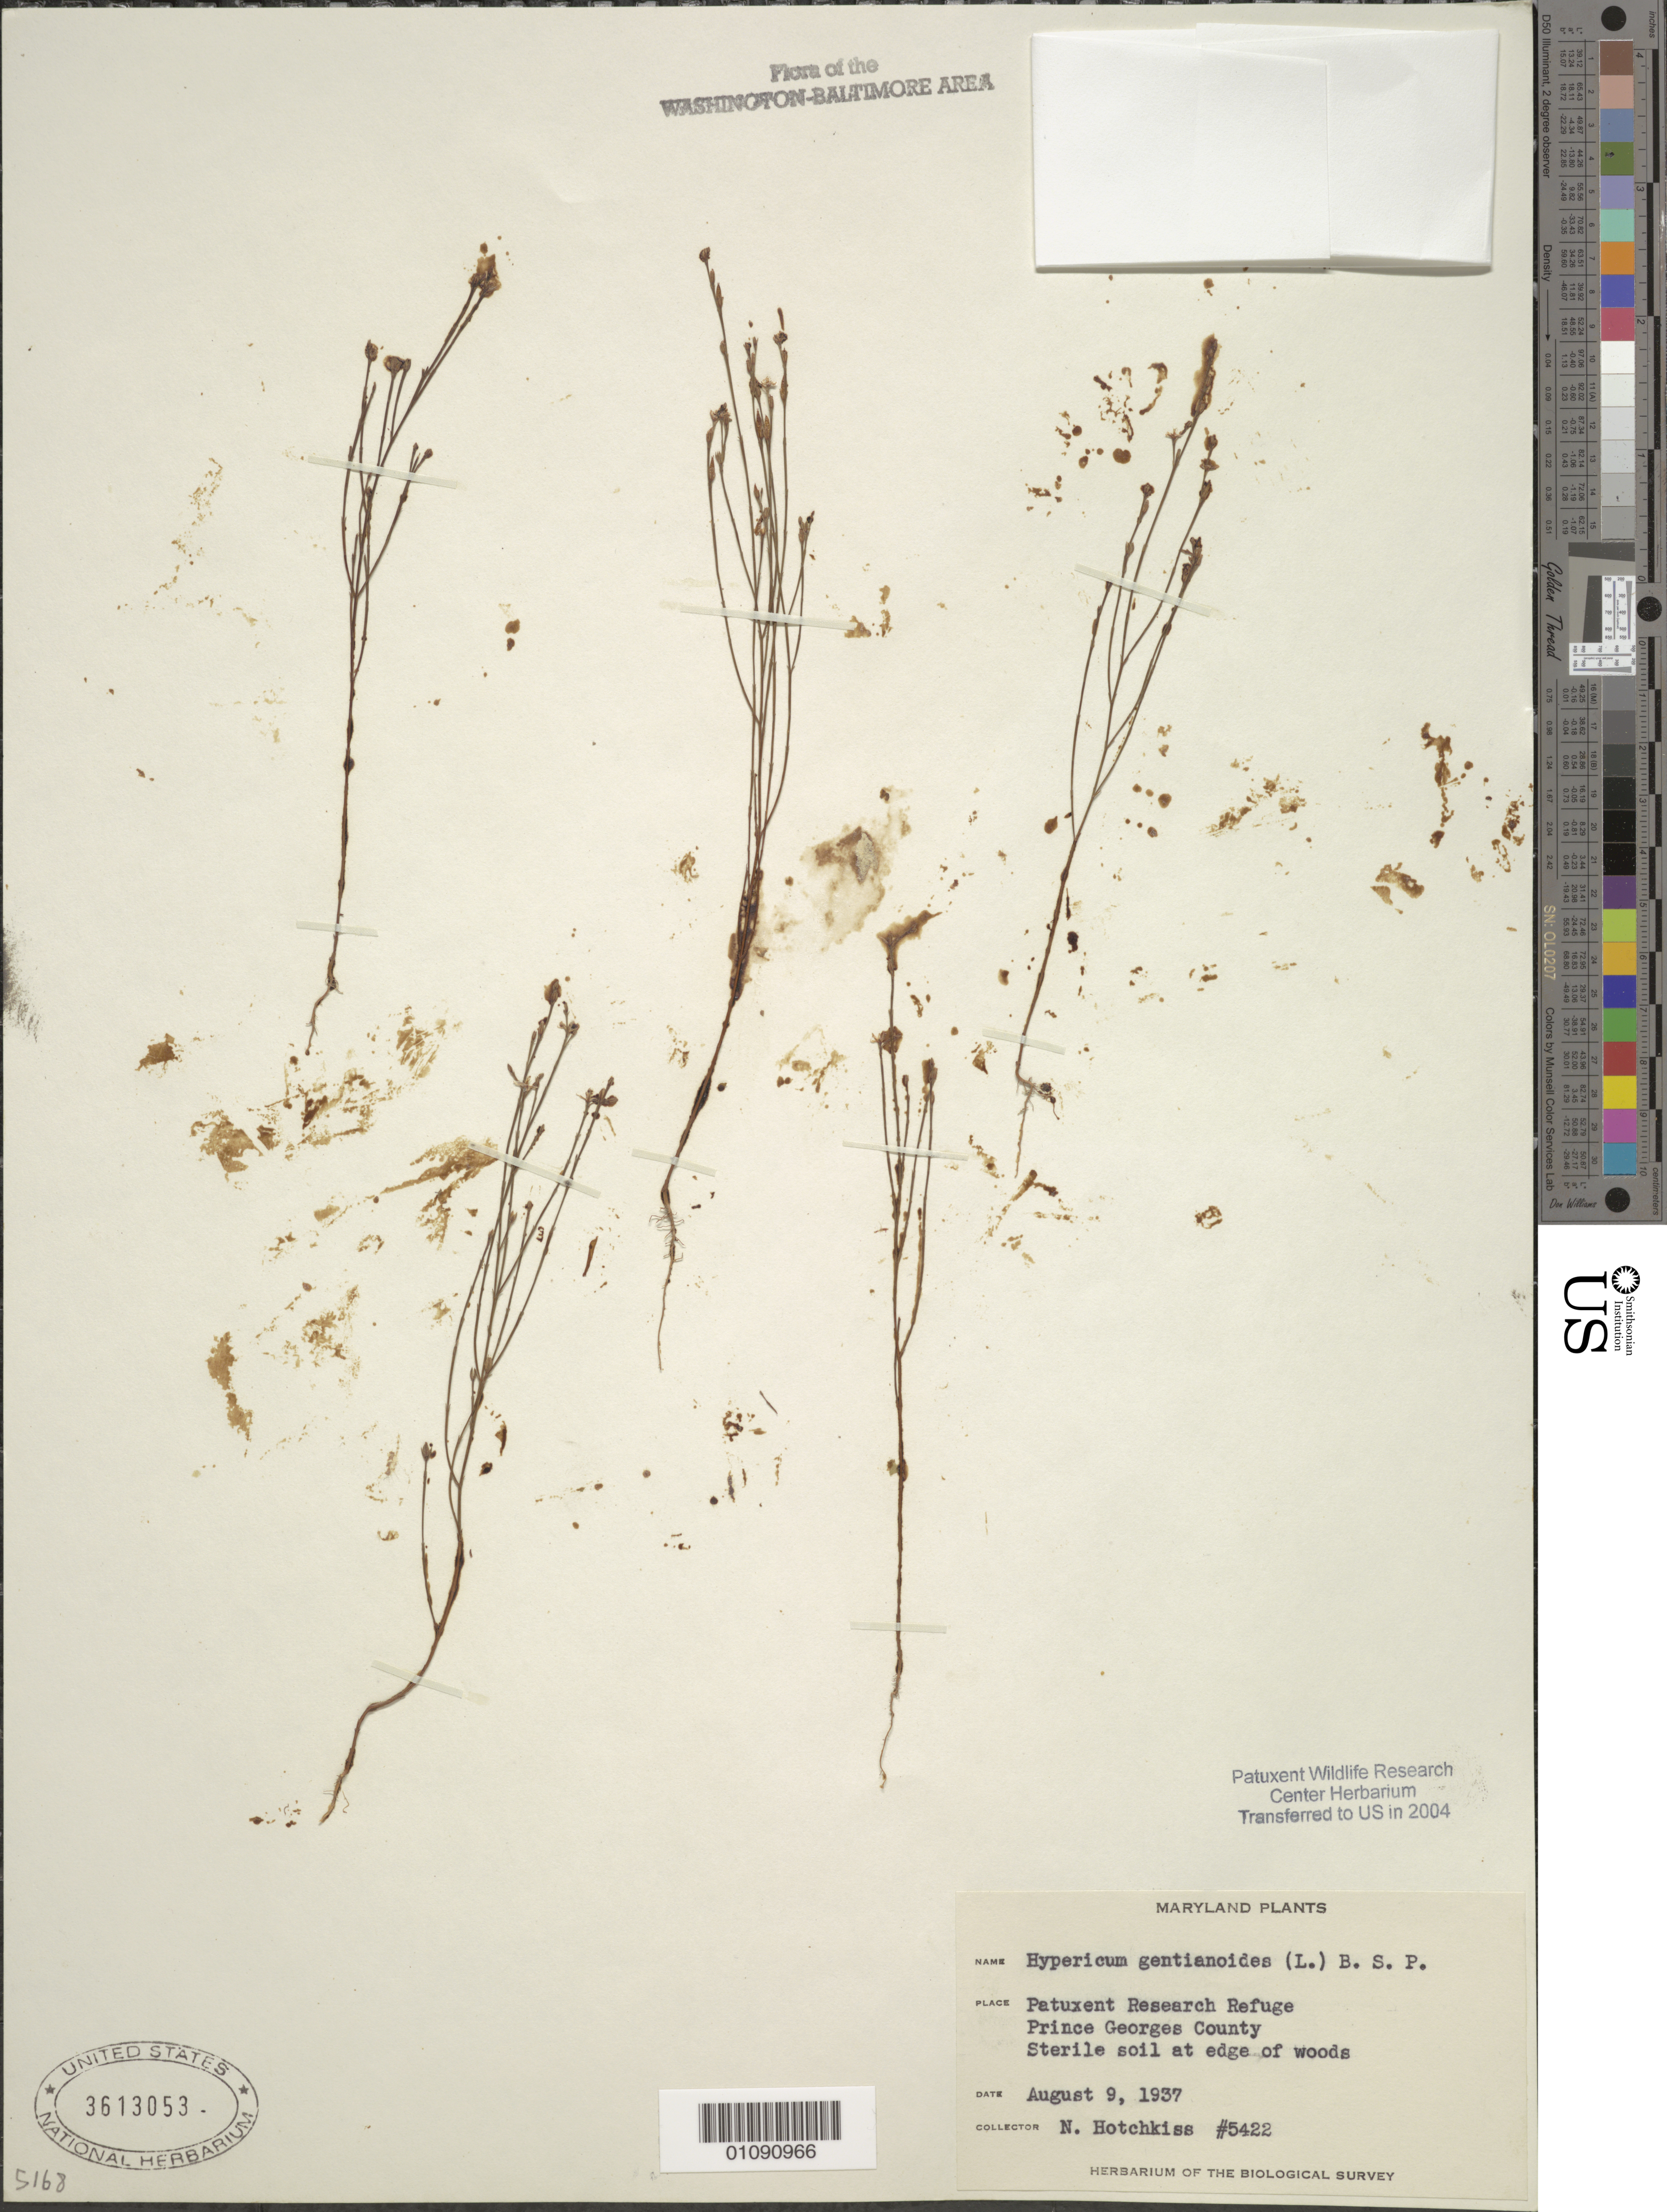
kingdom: Plantae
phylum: Tracheophyta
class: Magnoliopsida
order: Malpighiales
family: Hypericaceae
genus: Hypericum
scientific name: Hypericum gentianoides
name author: (L.) Britton, Stearns & Poggenb.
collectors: N. Hotchkiss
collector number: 5422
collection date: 1937-08-09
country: United States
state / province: Maryland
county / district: Prince George's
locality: Patuxent Wildlife Refuge.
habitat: Sterile soil at edge of woods.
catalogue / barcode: US 3613053